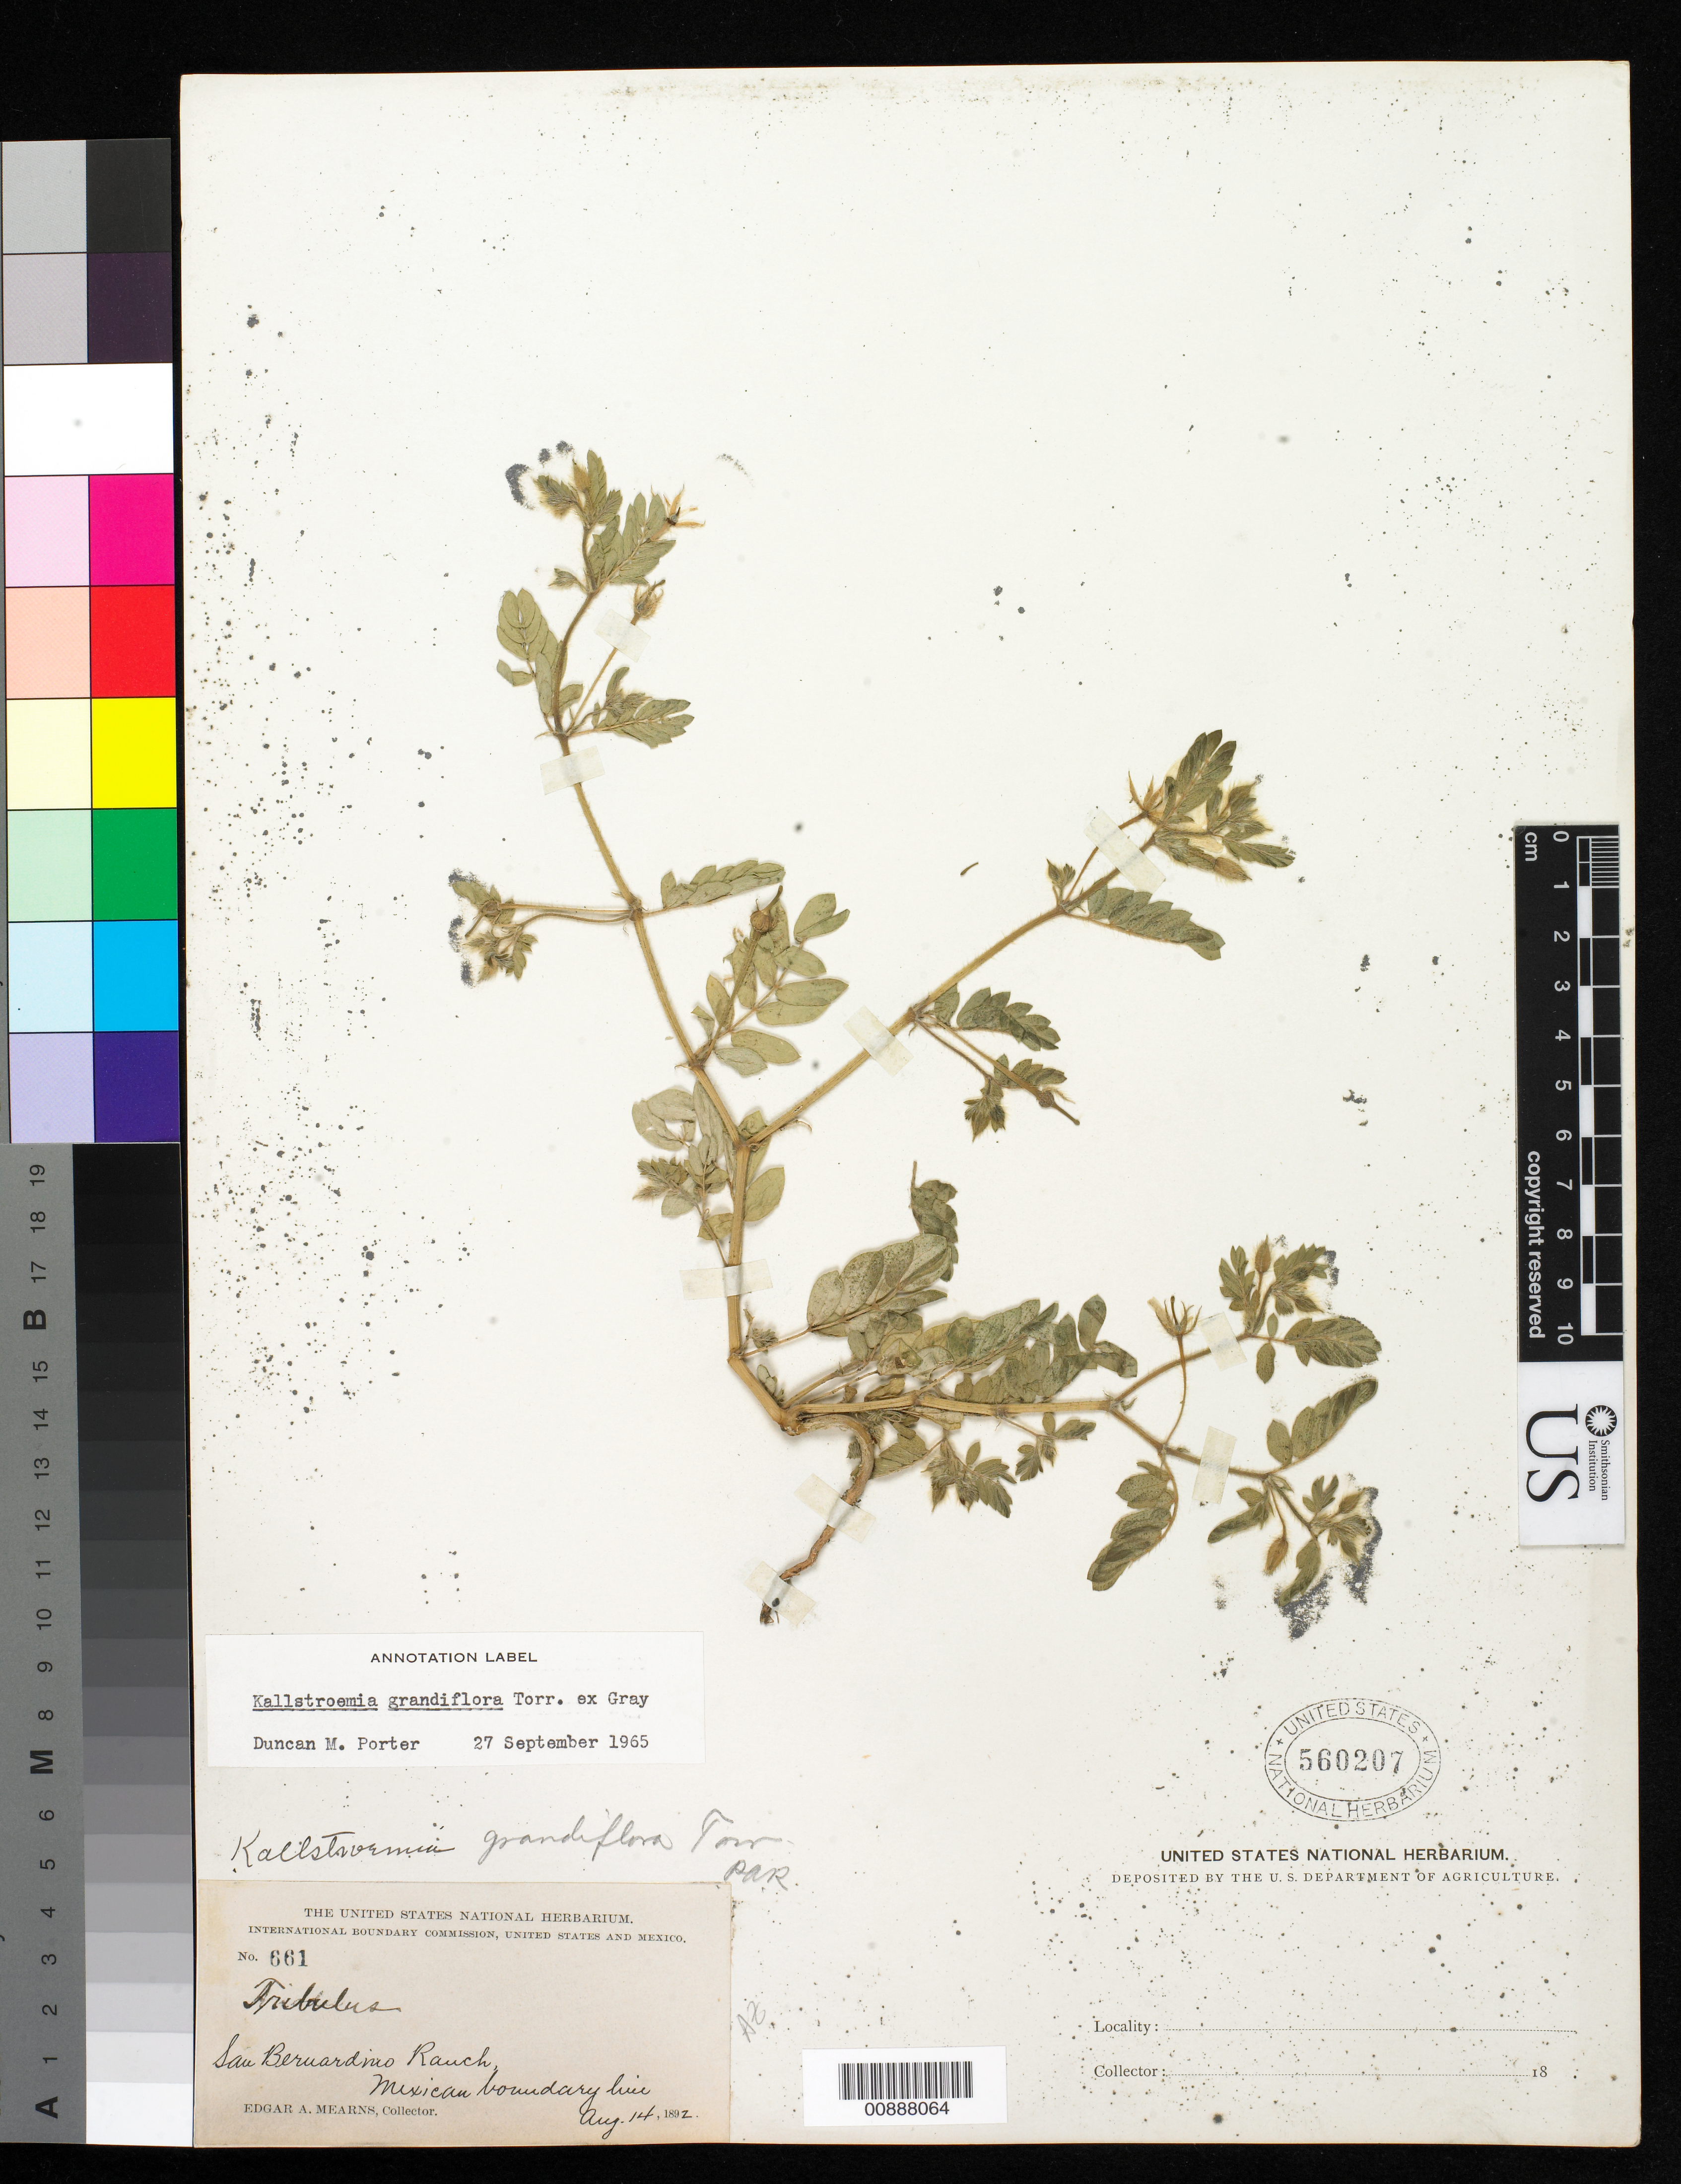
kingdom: Plantae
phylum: Tracheophyta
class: Magnoliopsida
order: Zygophyllales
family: Zygophyllaceae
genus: Kallstroemia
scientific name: Kallstroemia grandiflora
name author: Torr. ex A. Gray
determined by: Porter, D. M.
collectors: E. A. Mearns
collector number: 661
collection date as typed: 14 Aug 1892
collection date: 1892-08-14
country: United States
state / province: Arizona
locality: San Bernardino Ranch, Mexican Boundary Line.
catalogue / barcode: US 560207